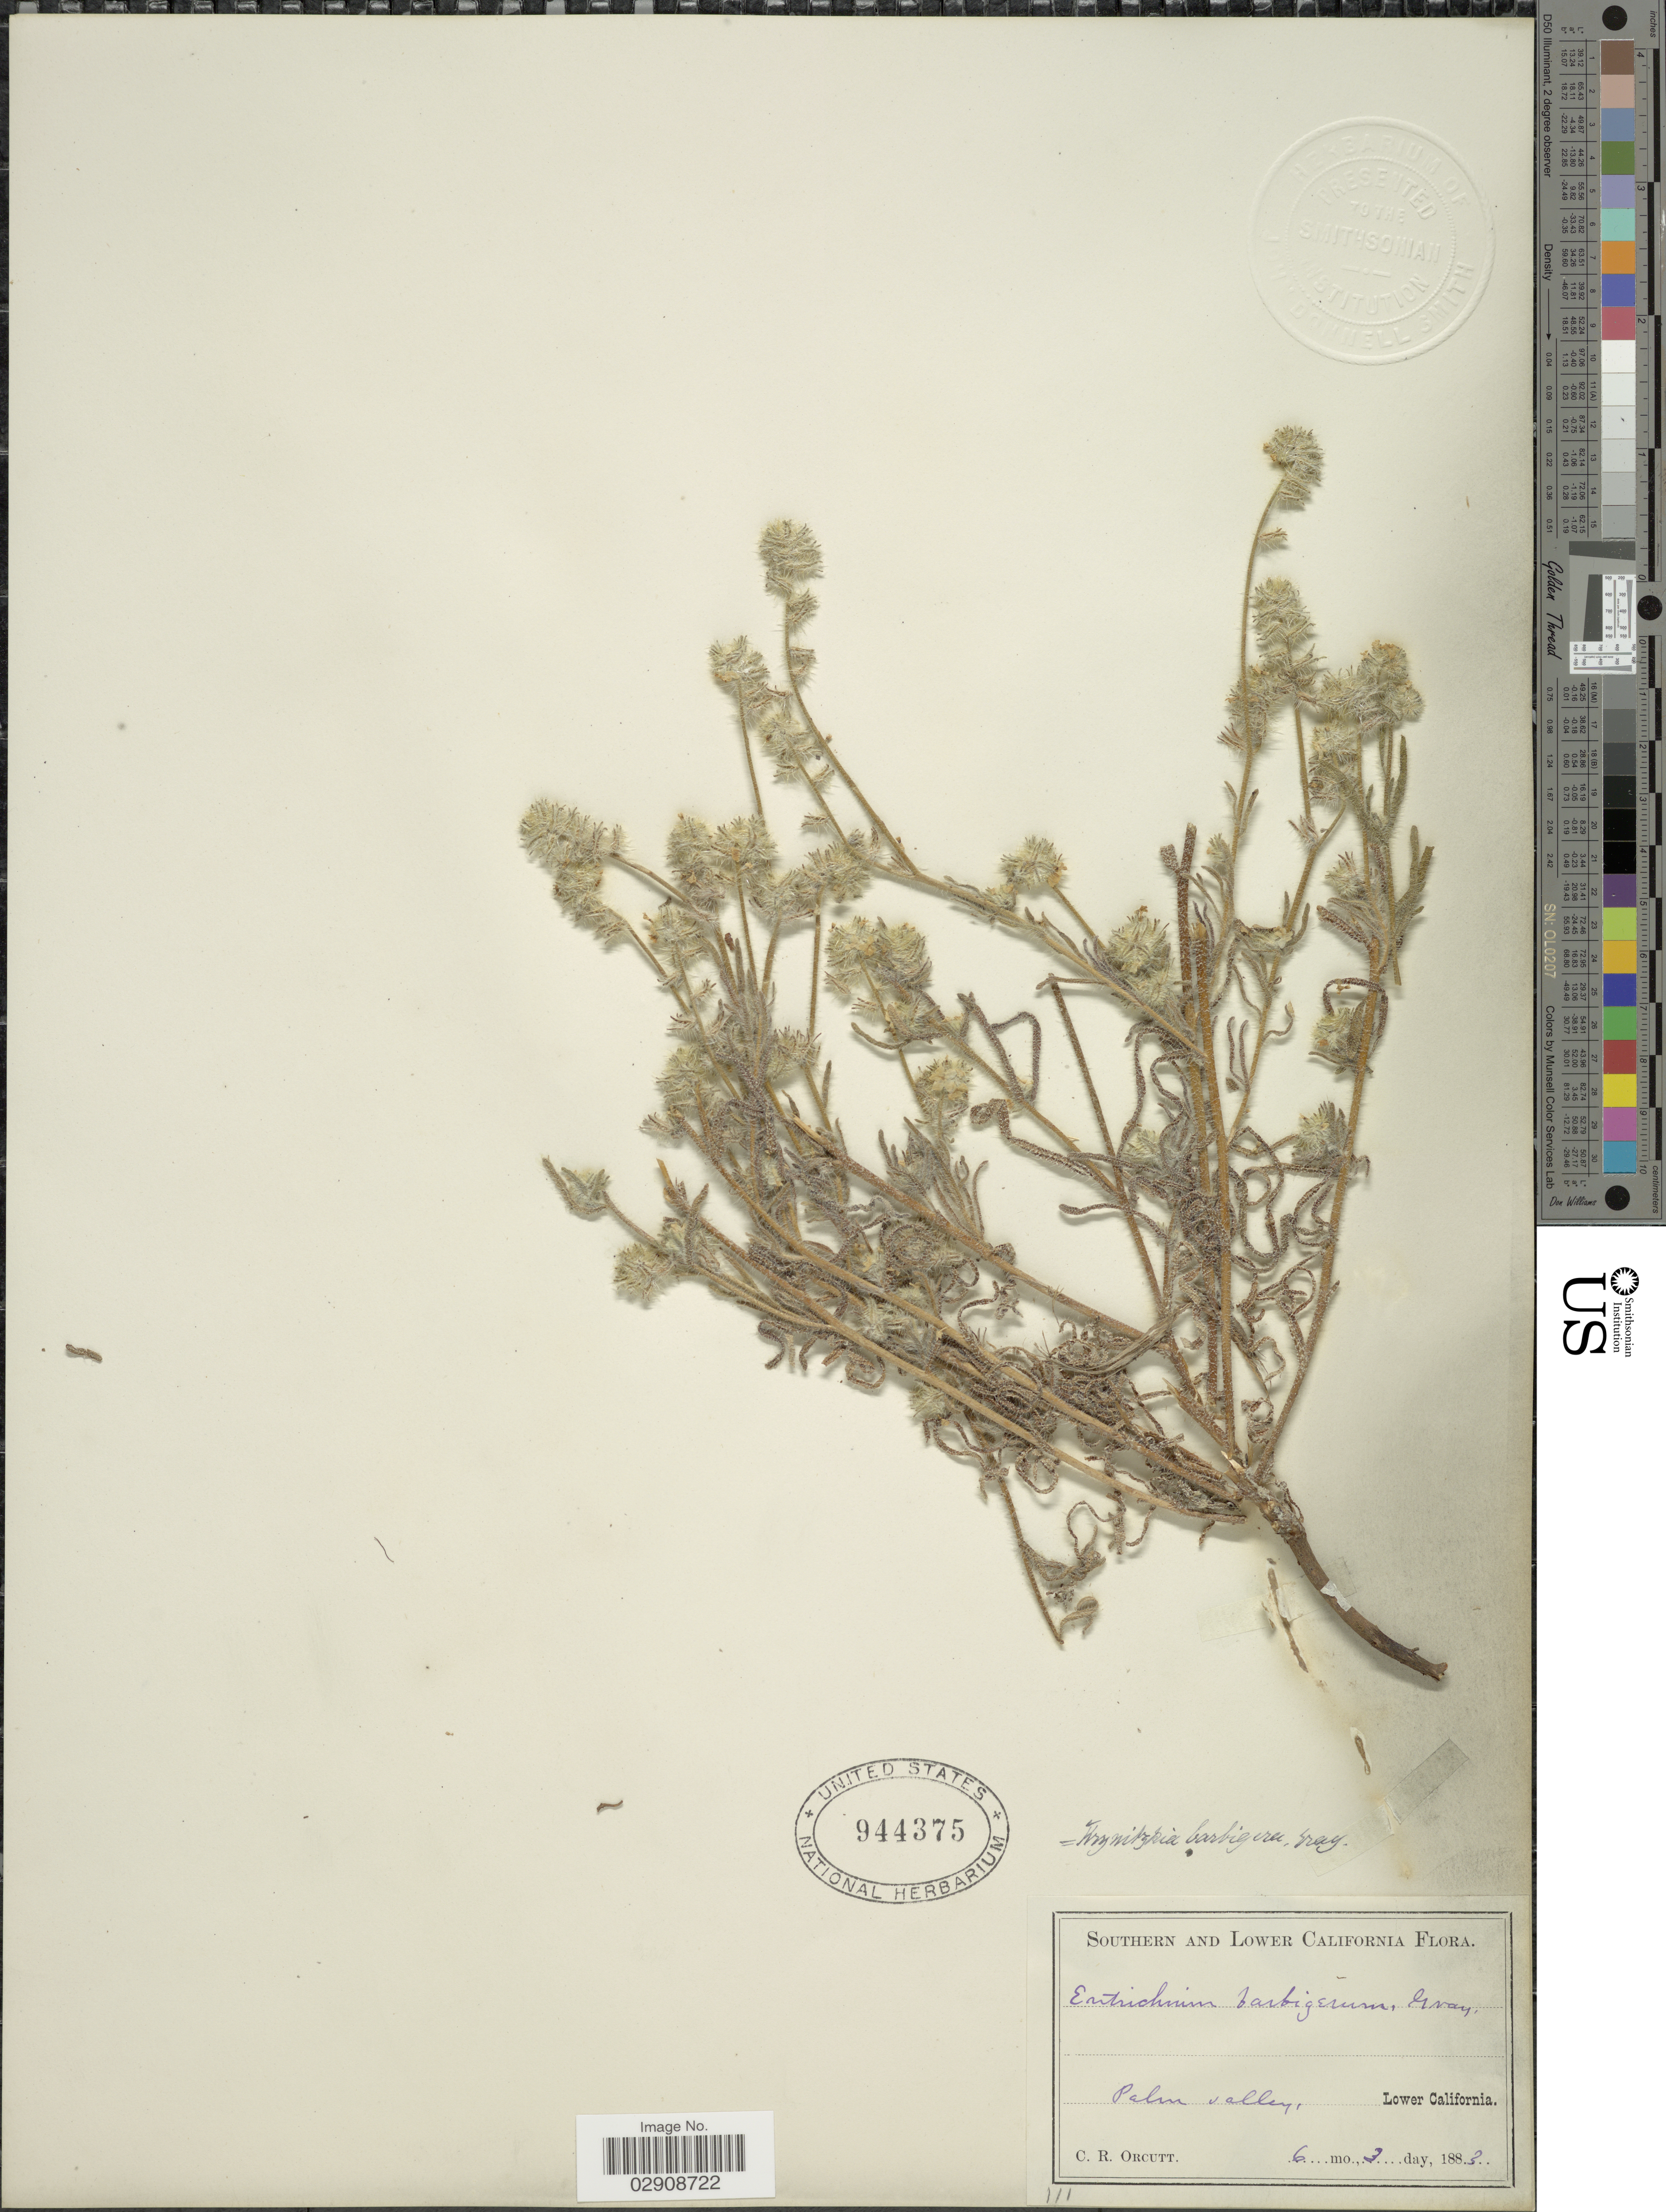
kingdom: Plantae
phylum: Tracheophyta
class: Magnoliopsida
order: Boraginales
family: Boraginaceae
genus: Cryptantha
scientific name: Cryptantha barbigera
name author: (A. Gray) Greene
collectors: C. R. Orcutt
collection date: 1883-06-03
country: Mexico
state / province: Baja California Norte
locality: Southern and Lower California. Palm Valley, Lower California.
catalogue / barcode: US 944375